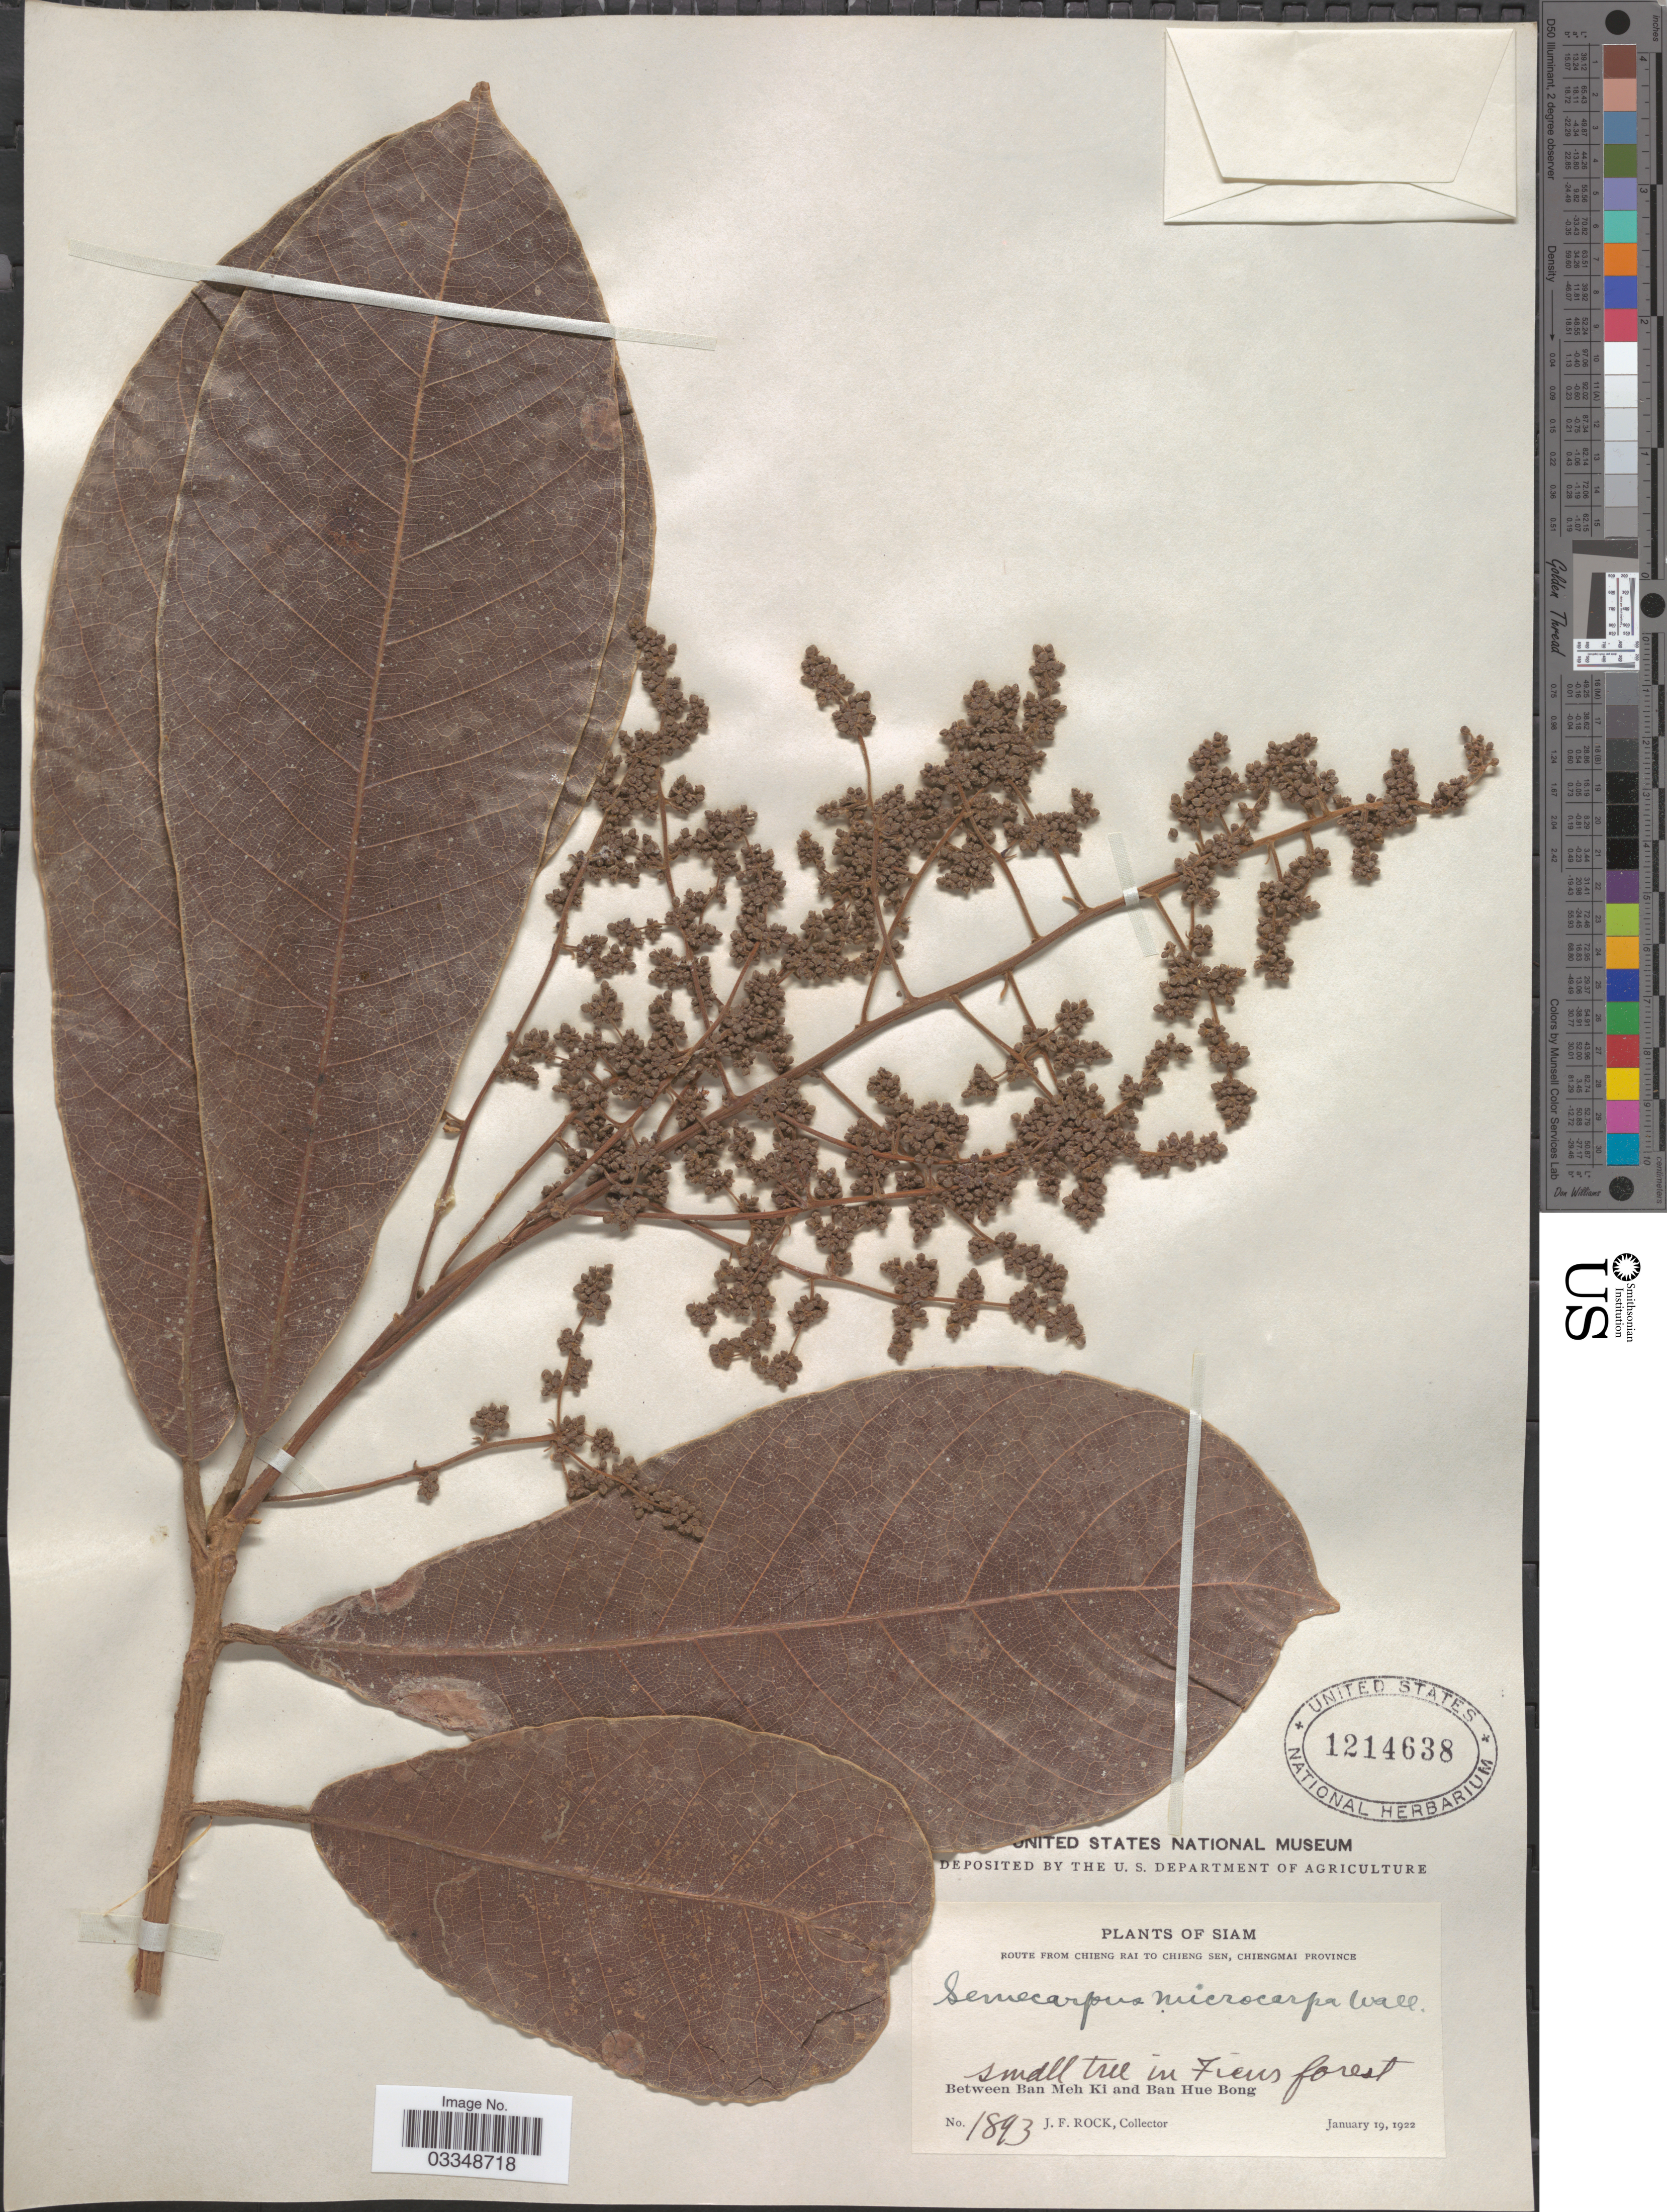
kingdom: Plantae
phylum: Tracheophyta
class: Magnoliopsida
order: Sapindales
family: Anacardiaceae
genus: Semecarpus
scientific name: Semecarpus microcarpus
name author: Wall.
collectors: J. Rock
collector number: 1893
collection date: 1922-01-19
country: Thailand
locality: Siam. Route from Chieng Rai to Chieng Sen. Between Ban Meh Ki and Ban Hue Bong.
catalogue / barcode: US 1214638